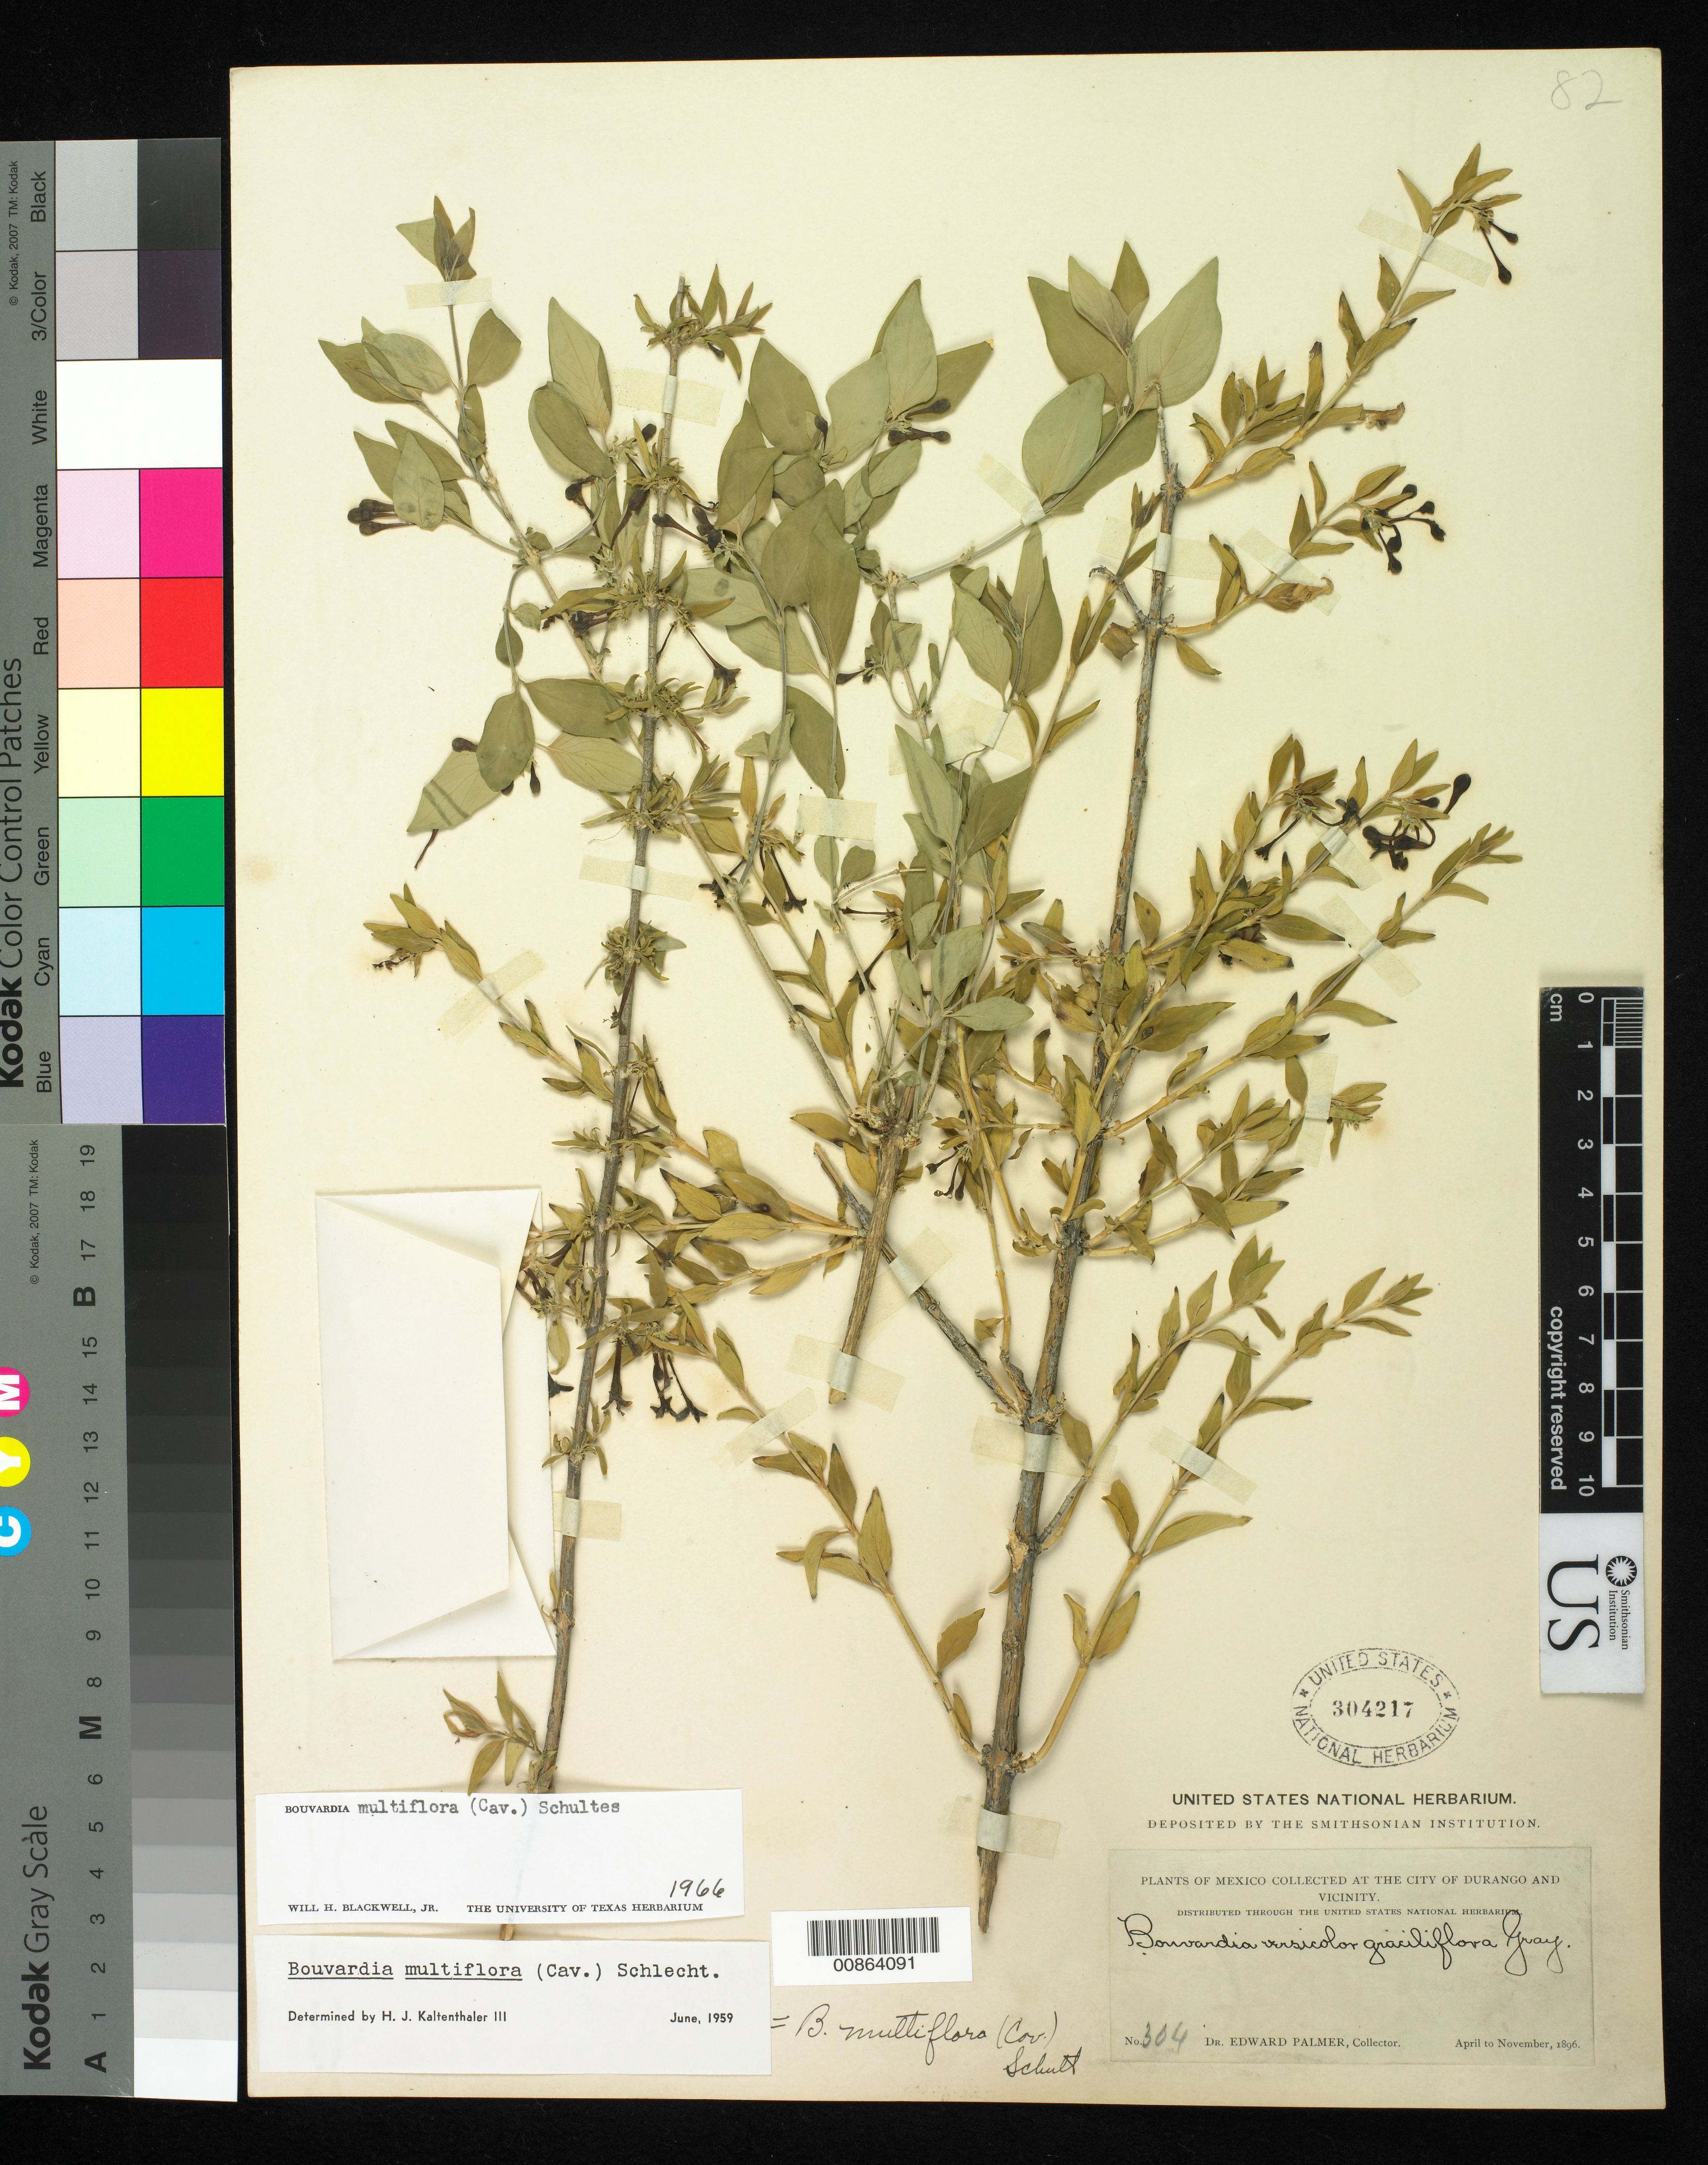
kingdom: Plantae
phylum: Tracheophyta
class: Magnoliopsida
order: Gentianales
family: Rubiaceae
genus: Bouvardia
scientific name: Bouvardia multiflora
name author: (Cav.) Schult.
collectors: E. Palmer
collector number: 304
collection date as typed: Apr 1896 to -- Nov 1896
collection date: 1896-04/1896-11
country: Mexico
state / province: Durango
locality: City of Durango and vicinity.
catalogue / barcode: US 304217